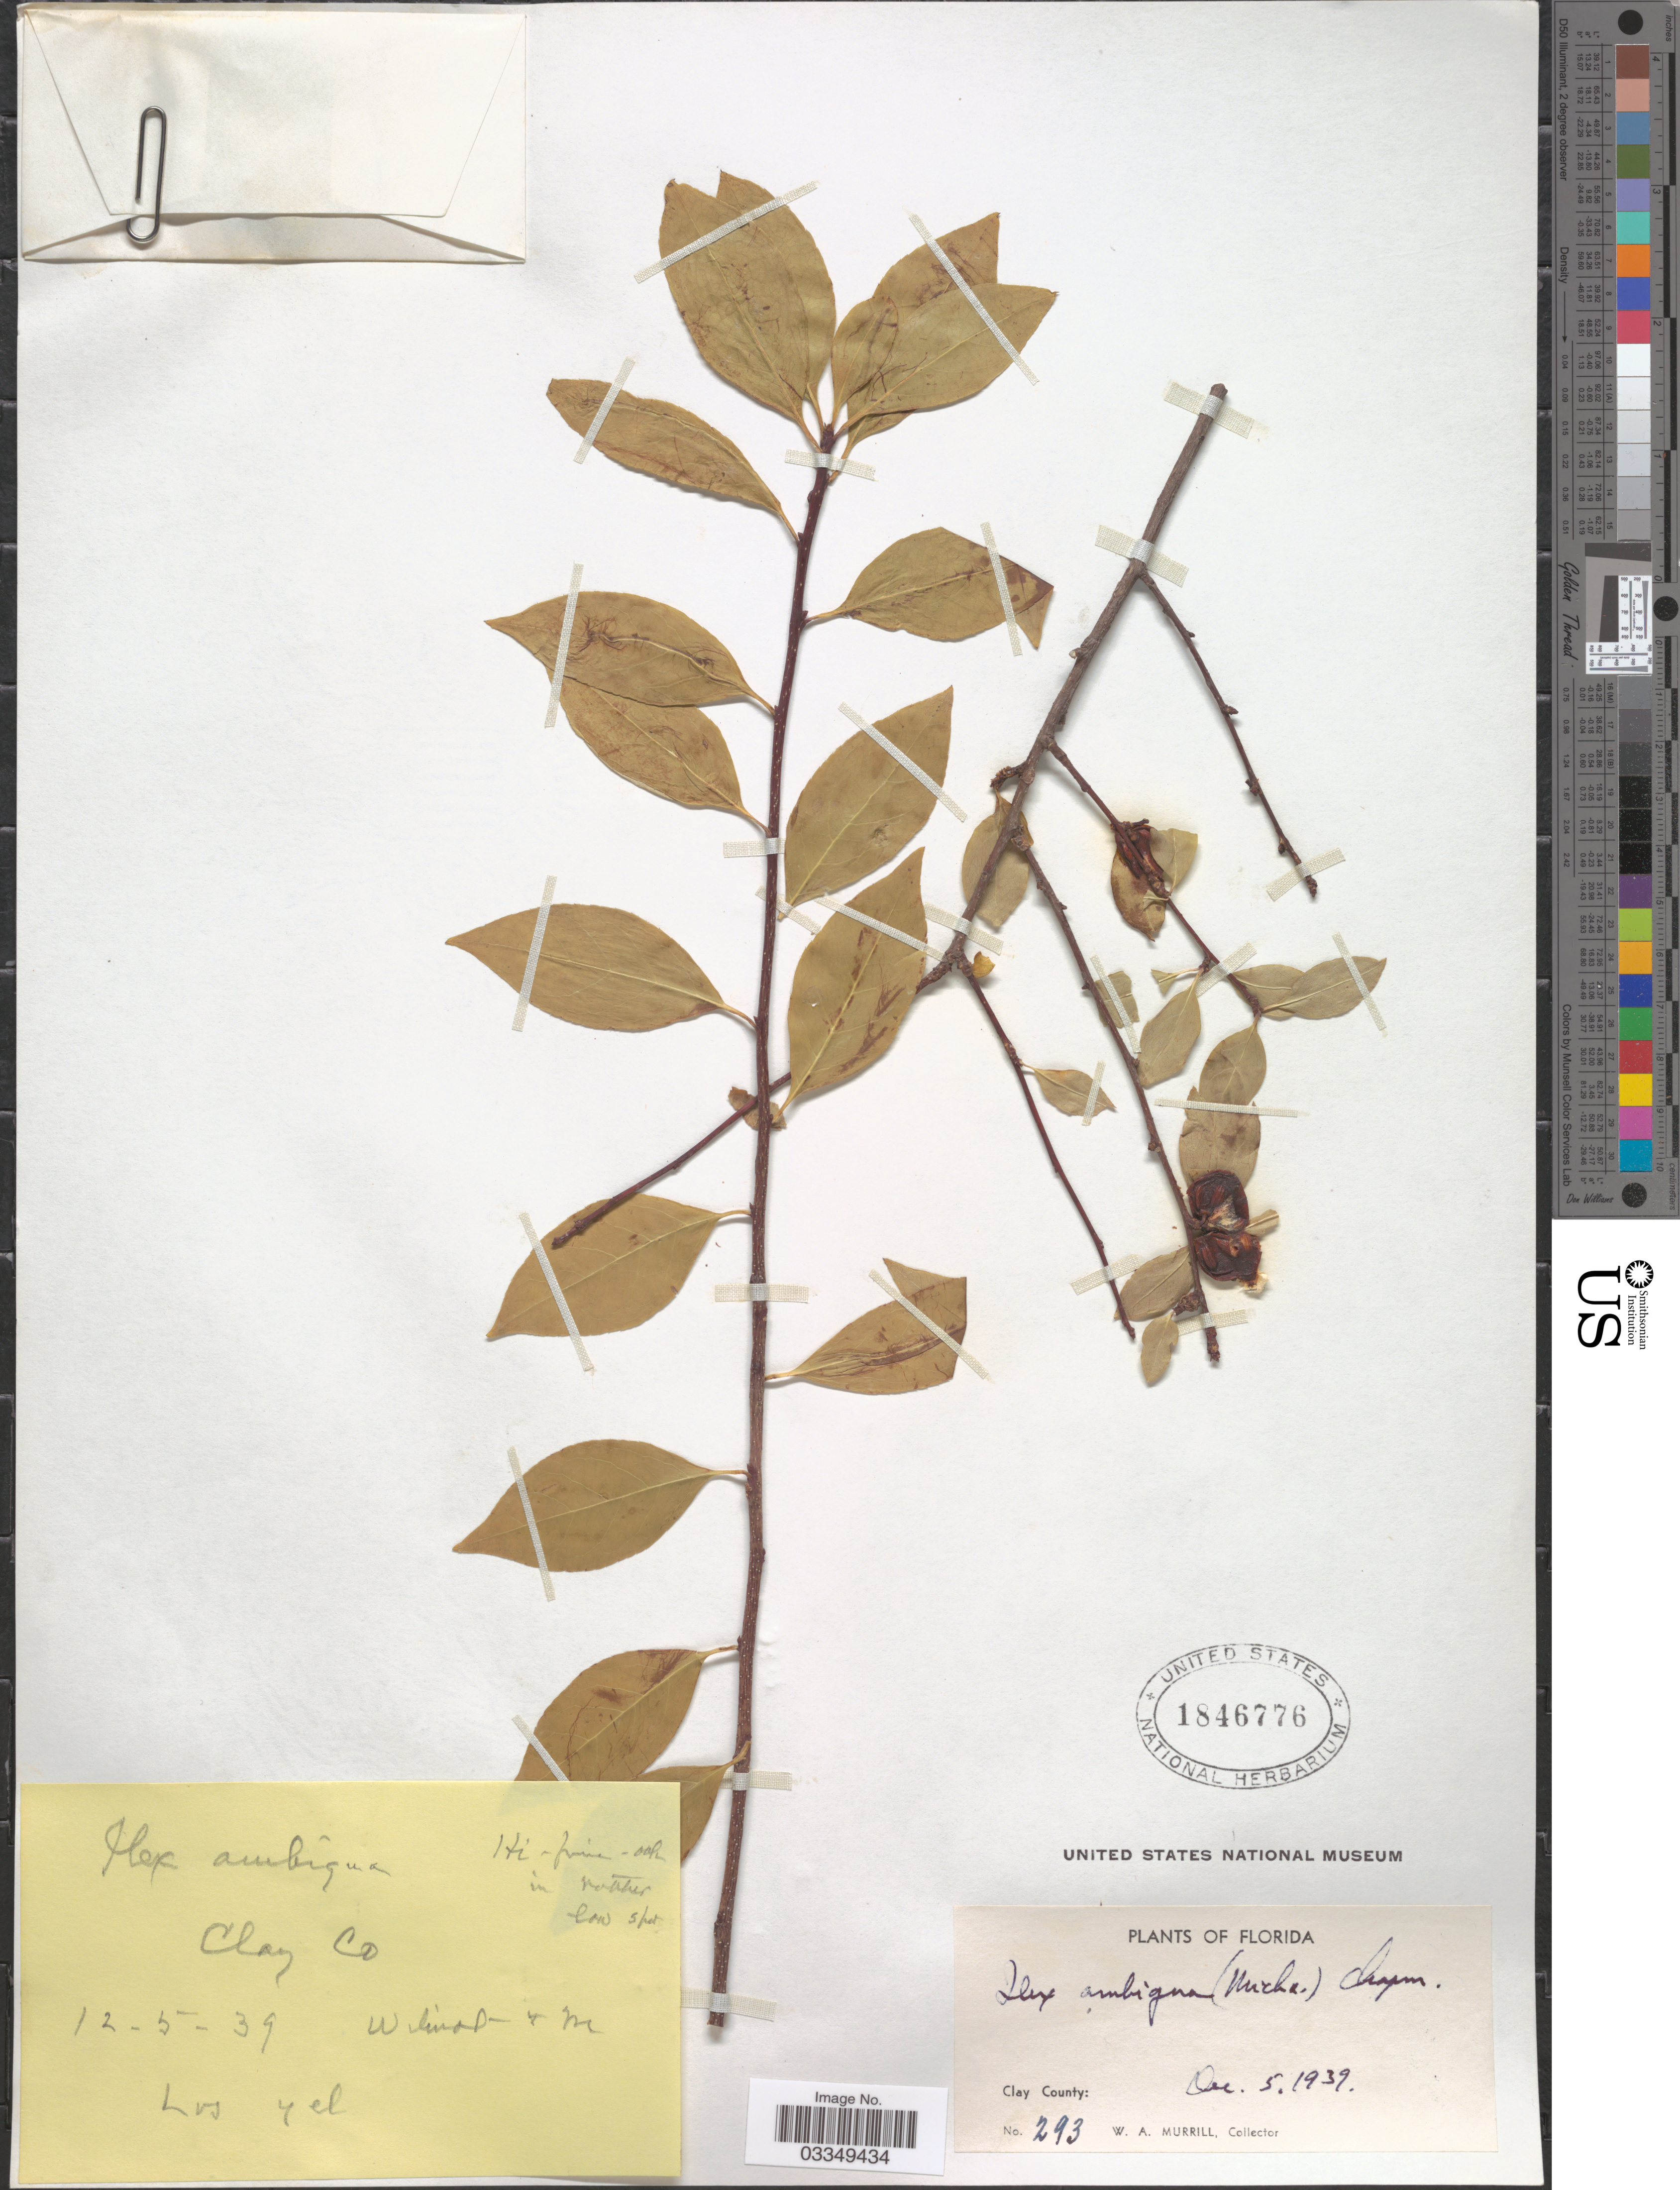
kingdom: Plantae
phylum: Tracheophyta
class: Magnoliopsida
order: Aquifoliales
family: Aquifoliaceae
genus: Ilex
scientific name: Ilex ambigua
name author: Chapm.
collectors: W. A. Murrill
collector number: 293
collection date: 1939-12-05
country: United States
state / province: Florida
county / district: Clay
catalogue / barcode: US 1846776